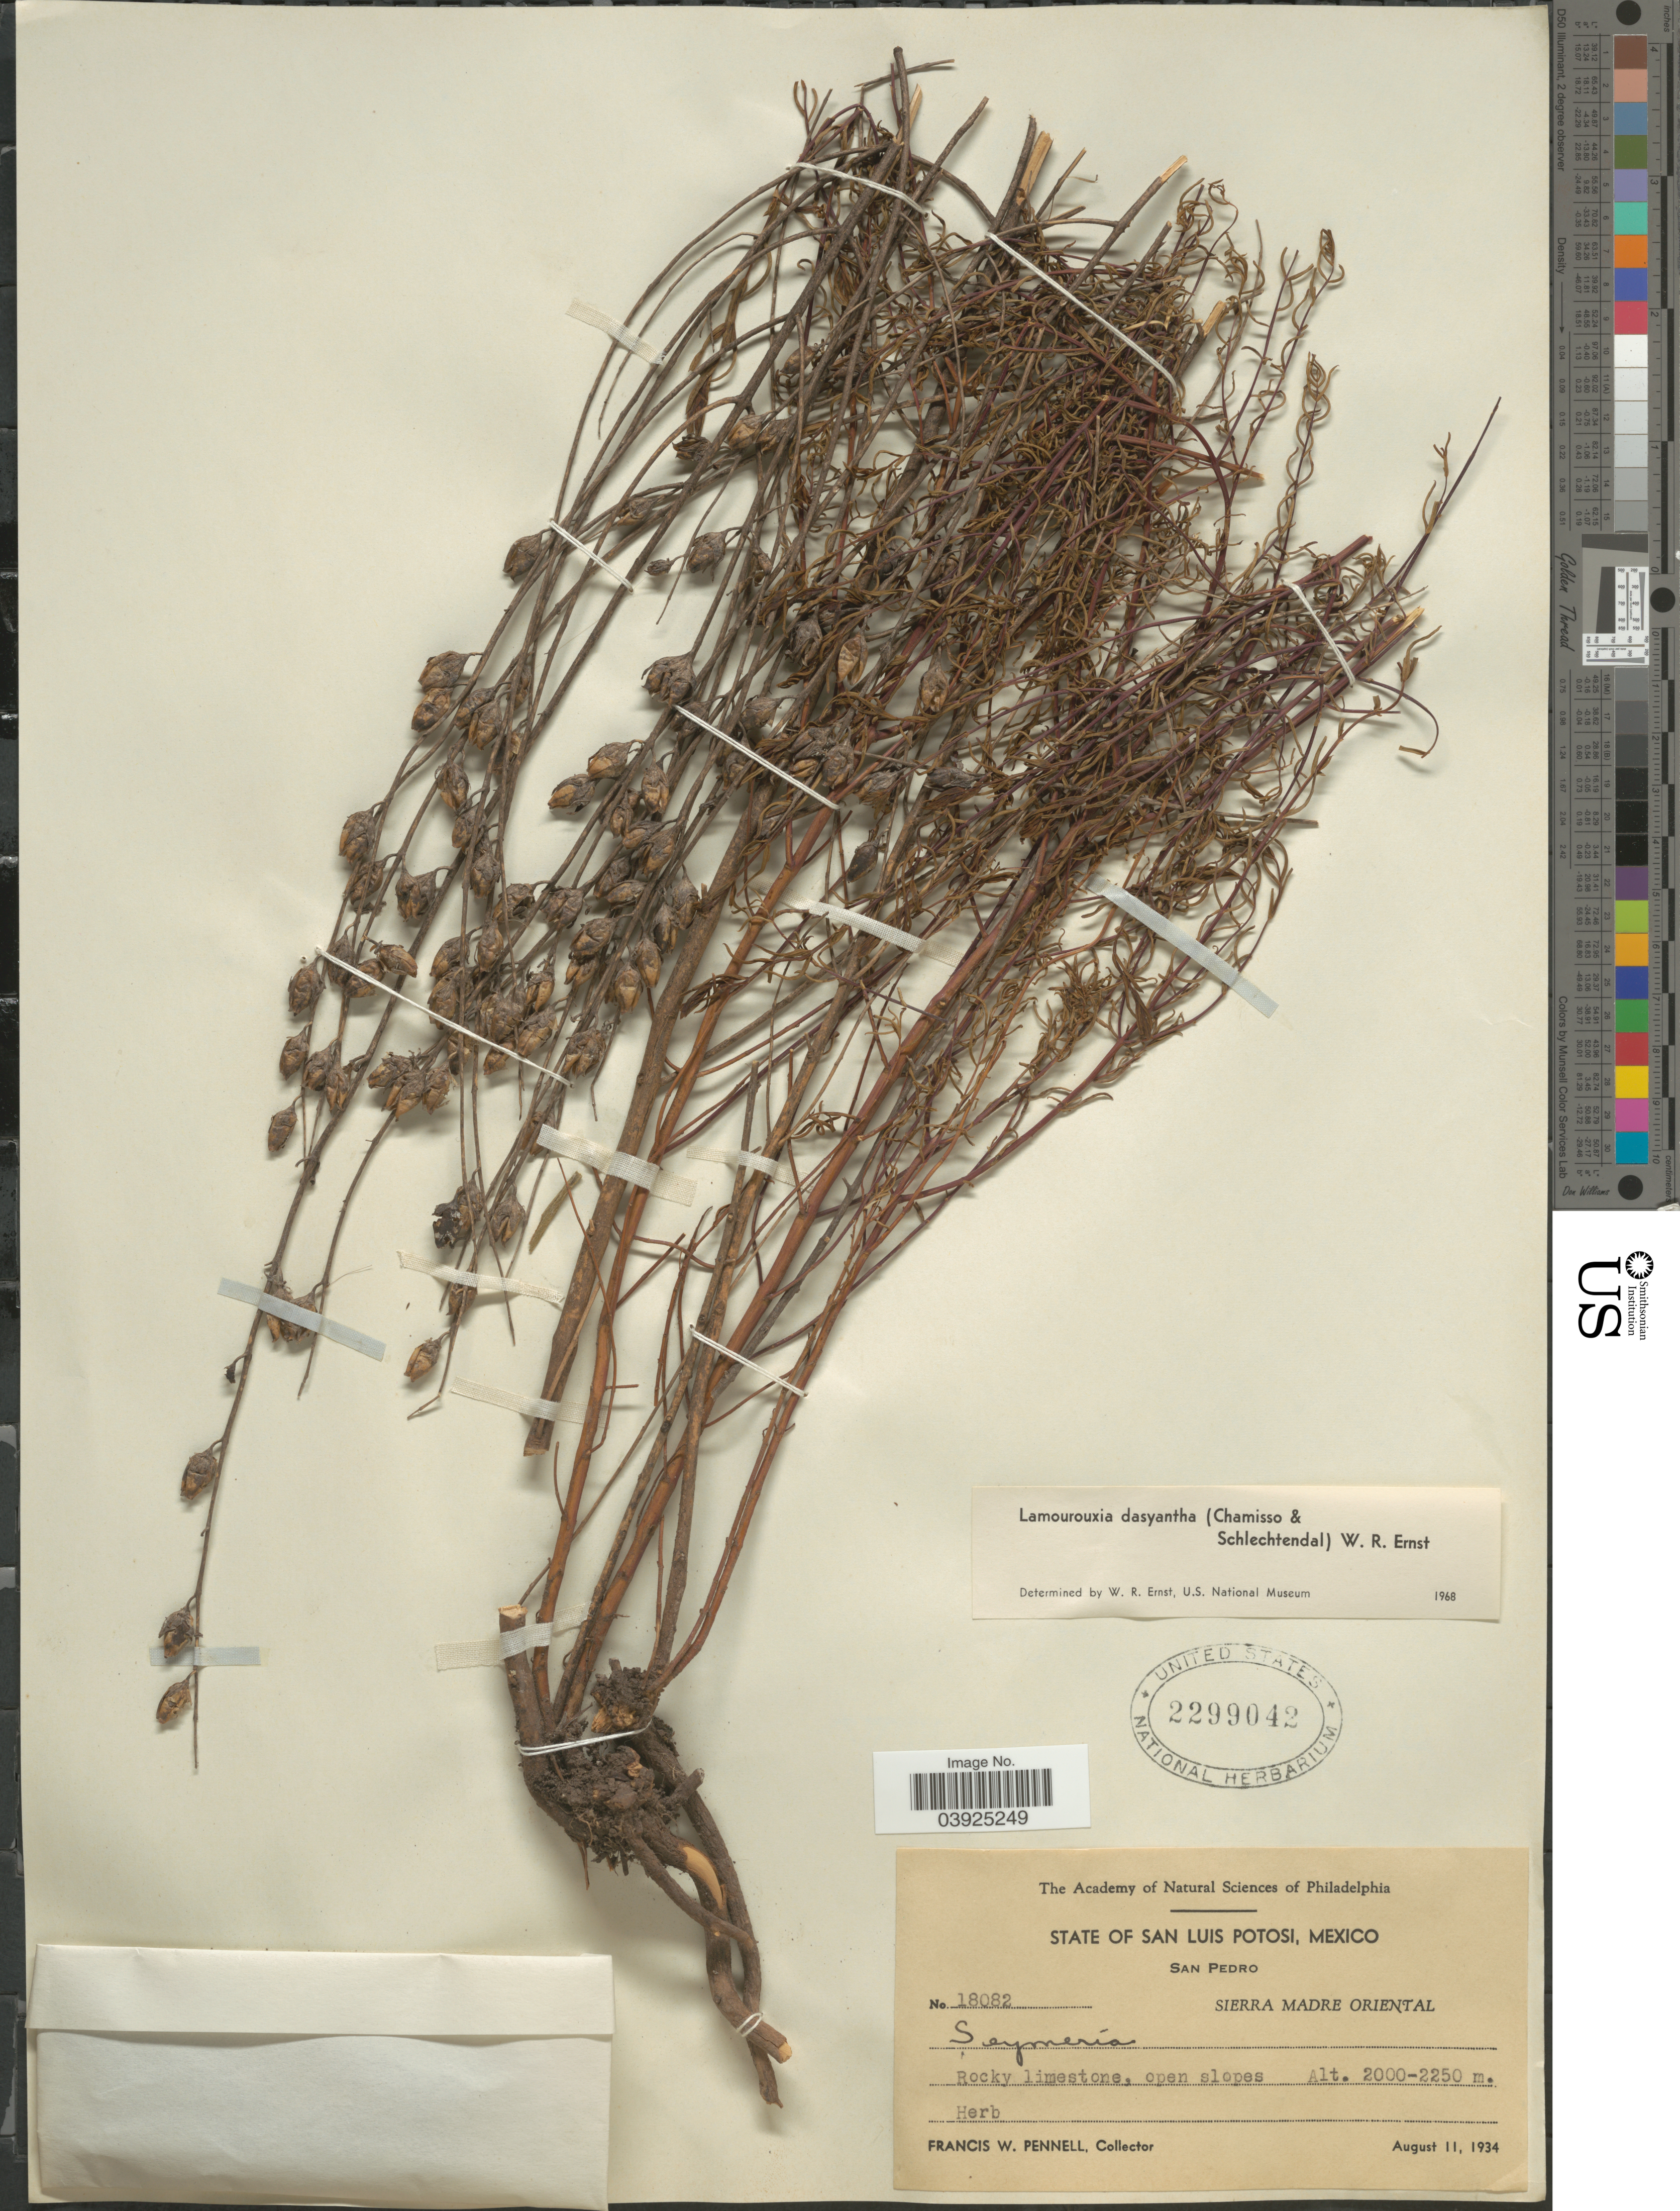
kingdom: Plantae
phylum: Tracheophyta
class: Magnoliopsida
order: Lamiales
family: Orobanchaceae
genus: Lamourouxia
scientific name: Lamourouxia dasyantha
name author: (Cham. & Schltdl.) W.R. Ernst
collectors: F. W. Pennell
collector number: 18082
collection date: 1934-08-11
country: Mexico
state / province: San Luis Potosí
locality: San Pedro. Sierra Madre Oriental.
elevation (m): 2000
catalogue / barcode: US 2299042